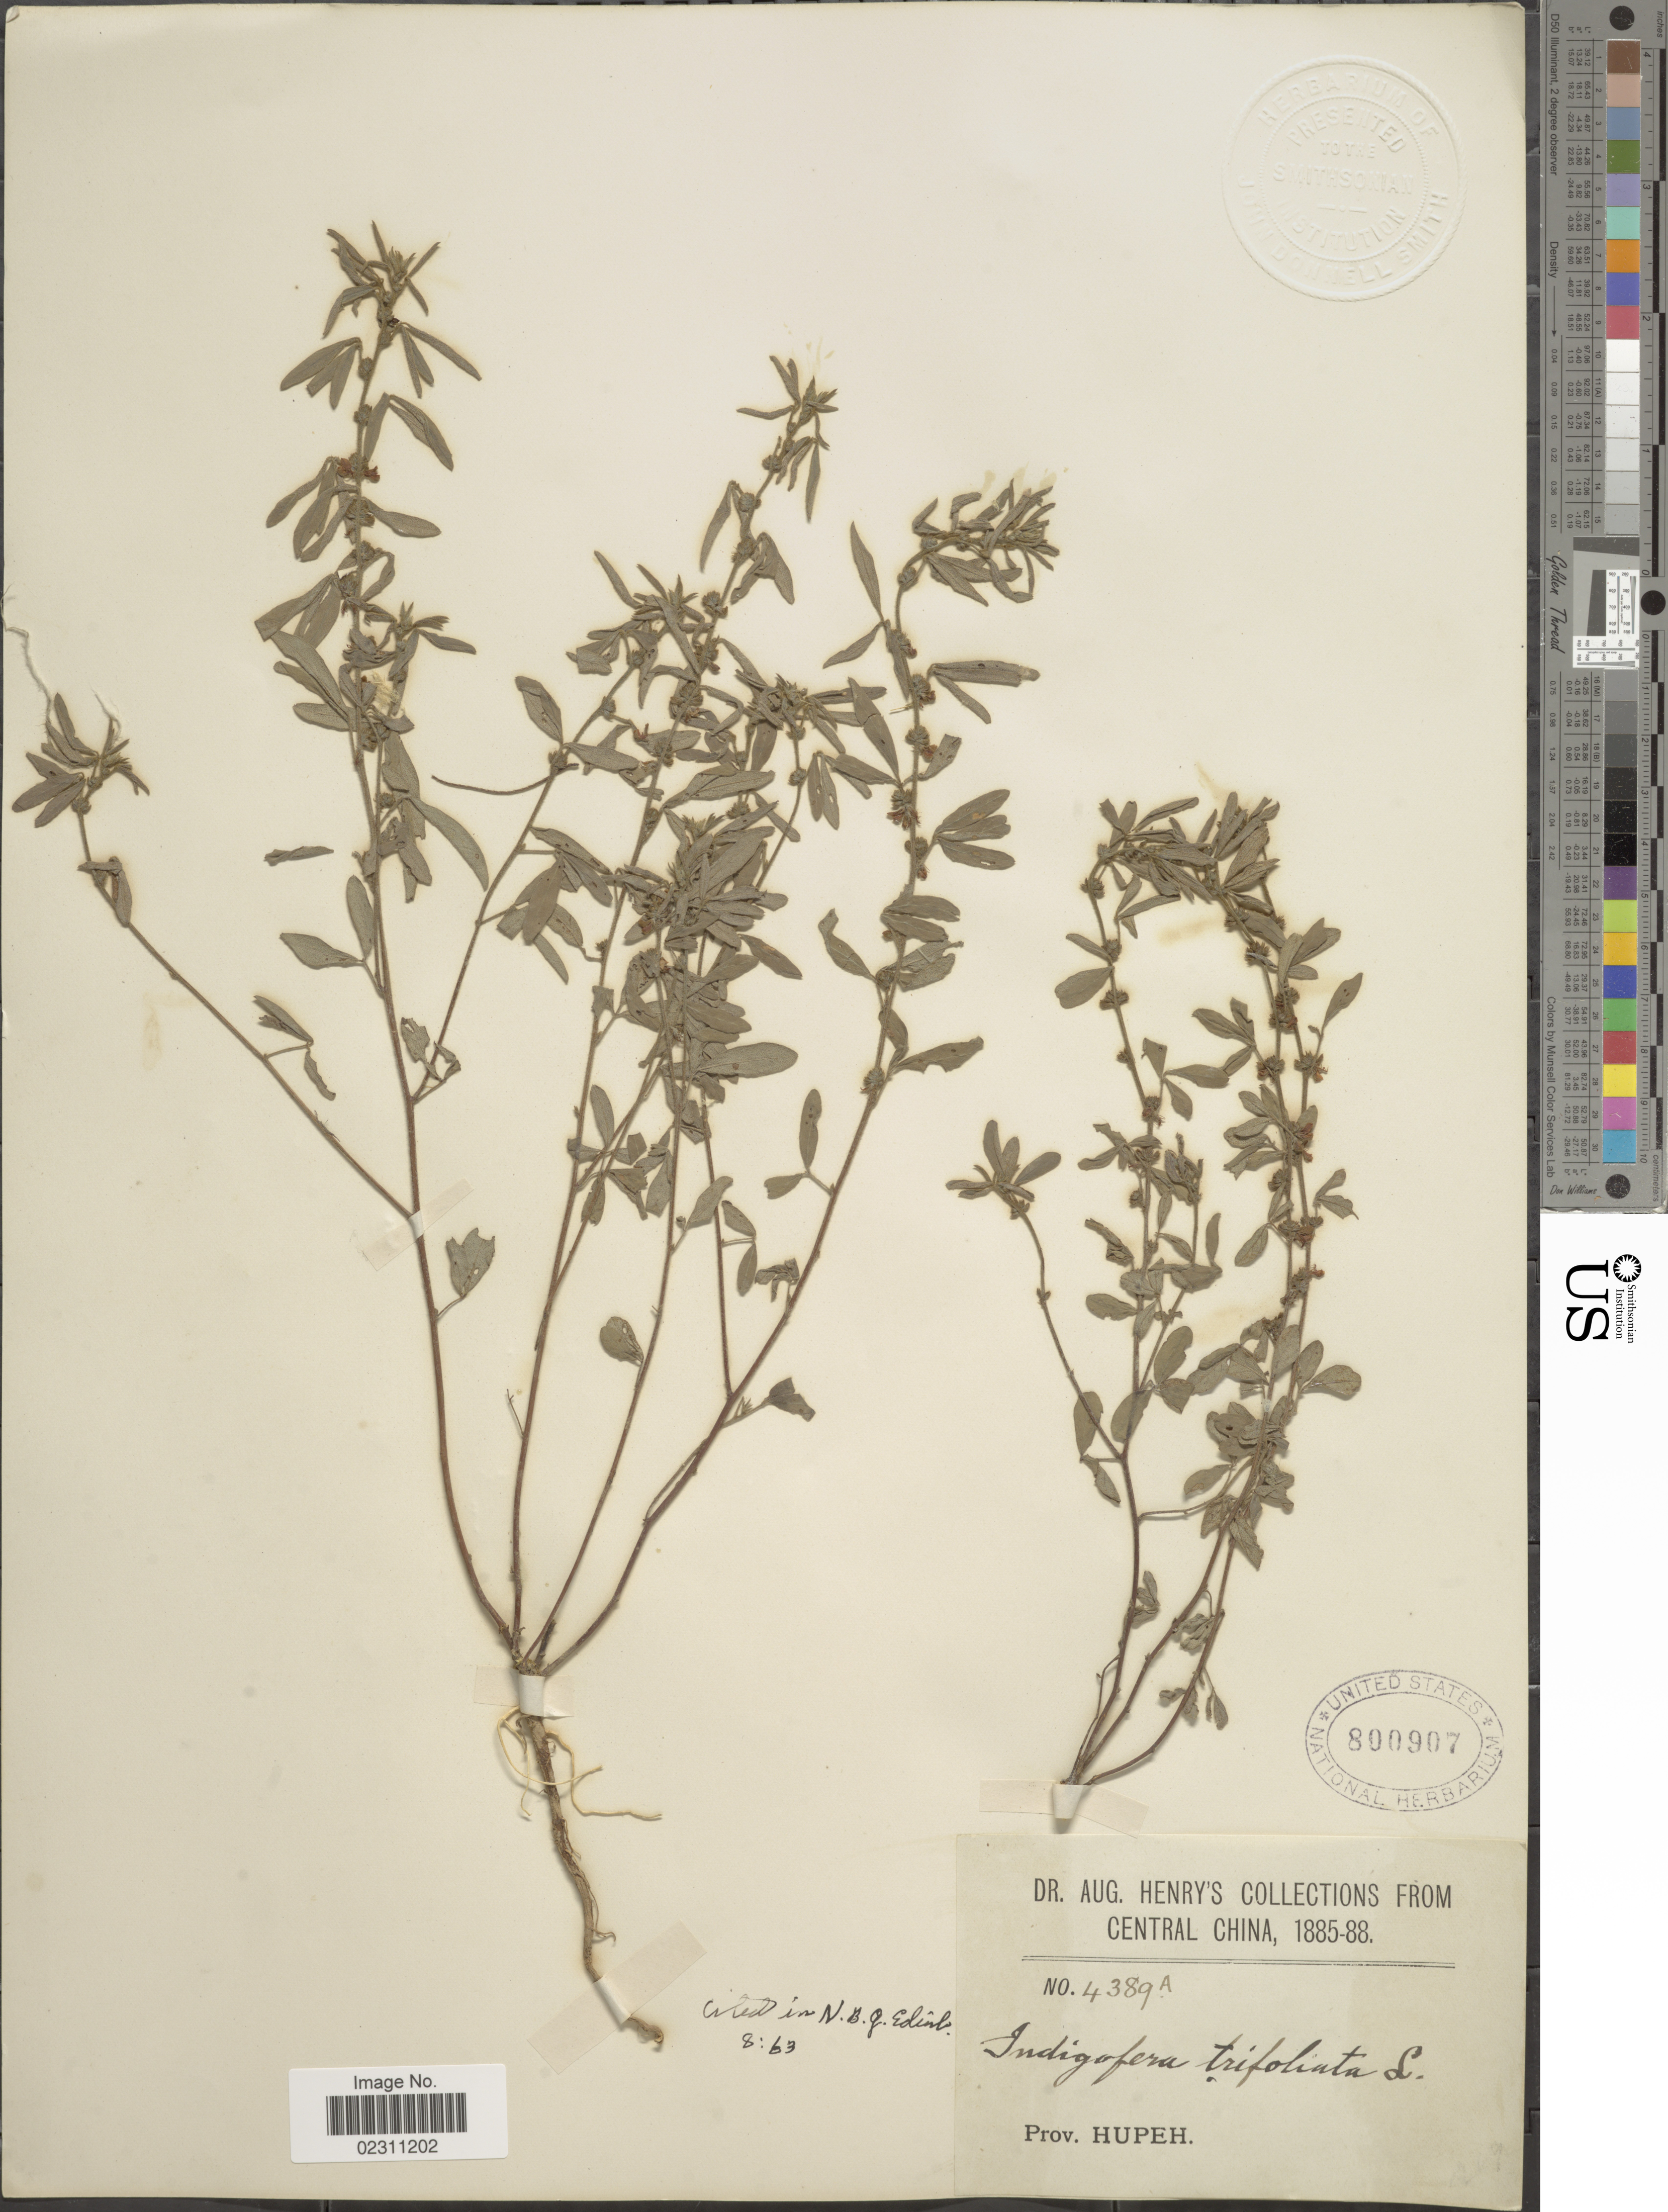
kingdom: Plantae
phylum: Tracheophyta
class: Magnoliopsida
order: Fabales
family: Fabaceae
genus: Indigofera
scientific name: Indigofera trifoliata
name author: L.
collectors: A. Henry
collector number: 4389 A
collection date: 1885/1888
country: China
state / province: Hubei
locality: Central China. Prov. Hupeh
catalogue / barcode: US 800907